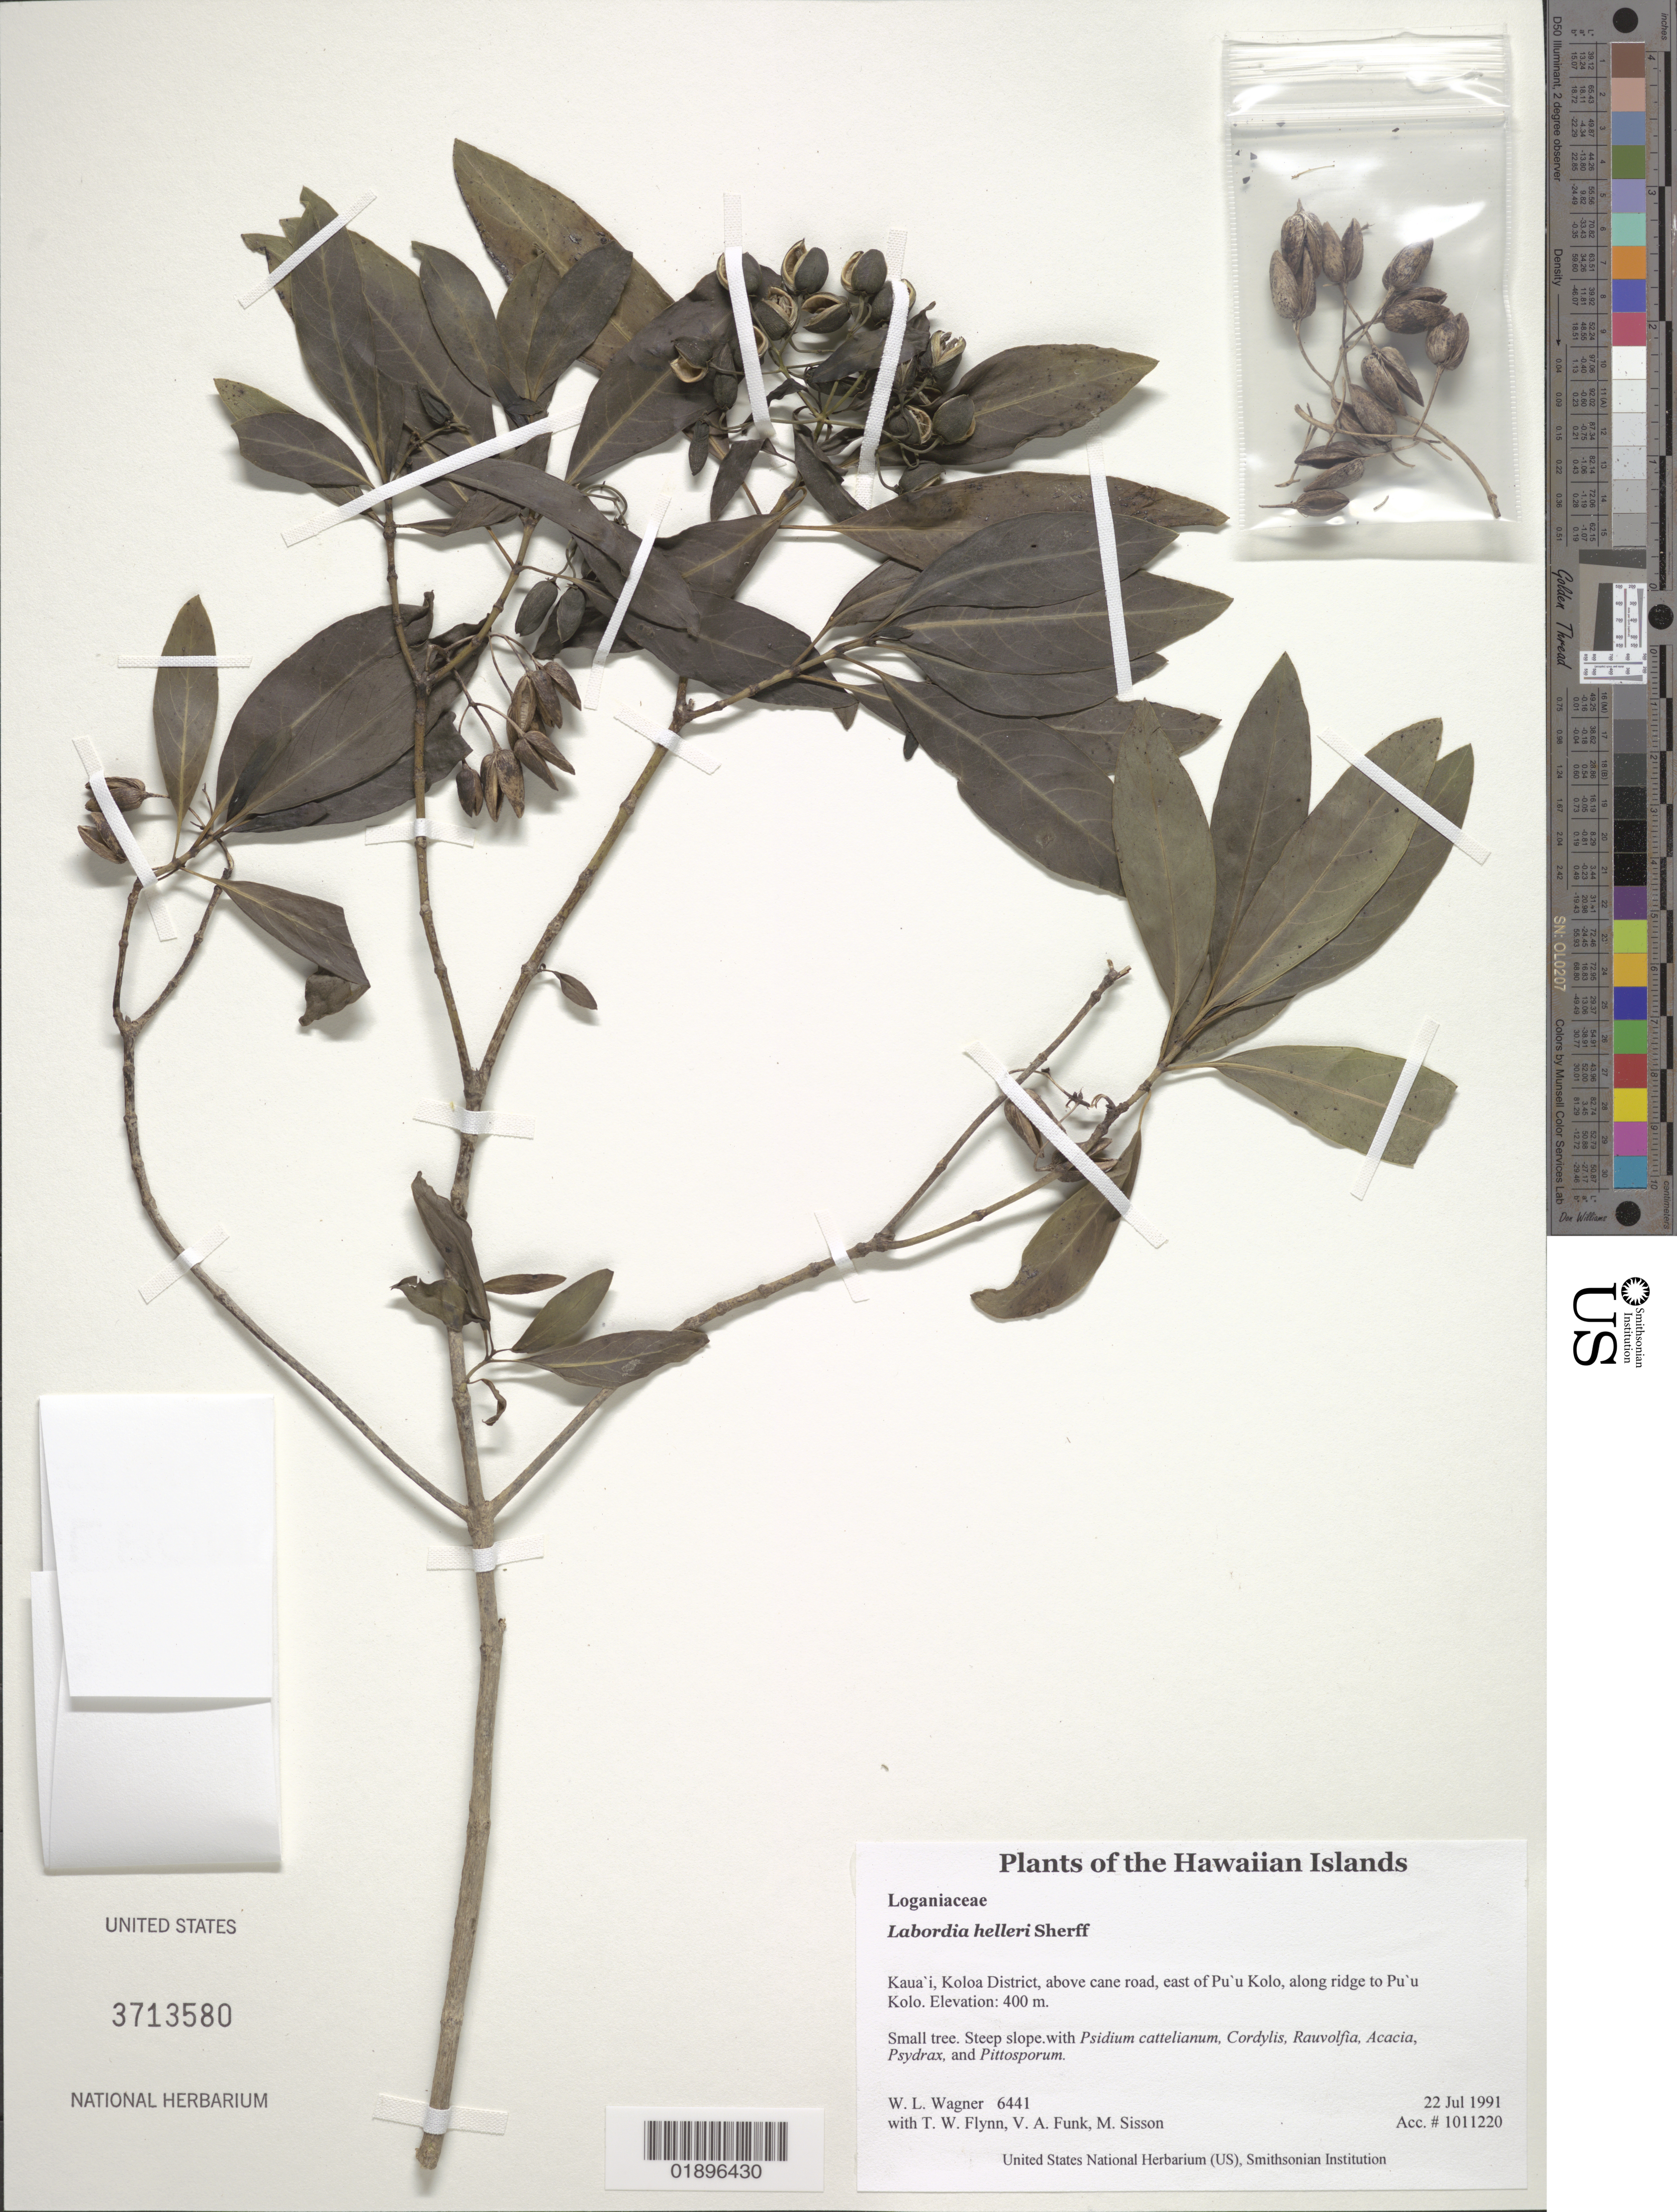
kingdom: Plantae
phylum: Tracheophyta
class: Magnoliopsida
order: Gentianales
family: Loganiaceae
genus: Geniostoma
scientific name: Geniostoma helleri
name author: (Sherff) Byng & Christenh.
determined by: Wagner, W. L., (BOT), Smithsonian Institution - National Museum of Natural History (UNITED STATES)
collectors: W. L. Wagner, T. W. Flynn, V. Funk & M. Sisson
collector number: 6441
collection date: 1991-07-22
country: United States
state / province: Hawaii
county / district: Kauai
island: Kaua'i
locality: Koloa District, above cane road, east of Pu'u Kolo, along ridge to Pu'u Kolo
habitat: Steep slope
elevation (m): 400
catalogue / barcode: US 3713580